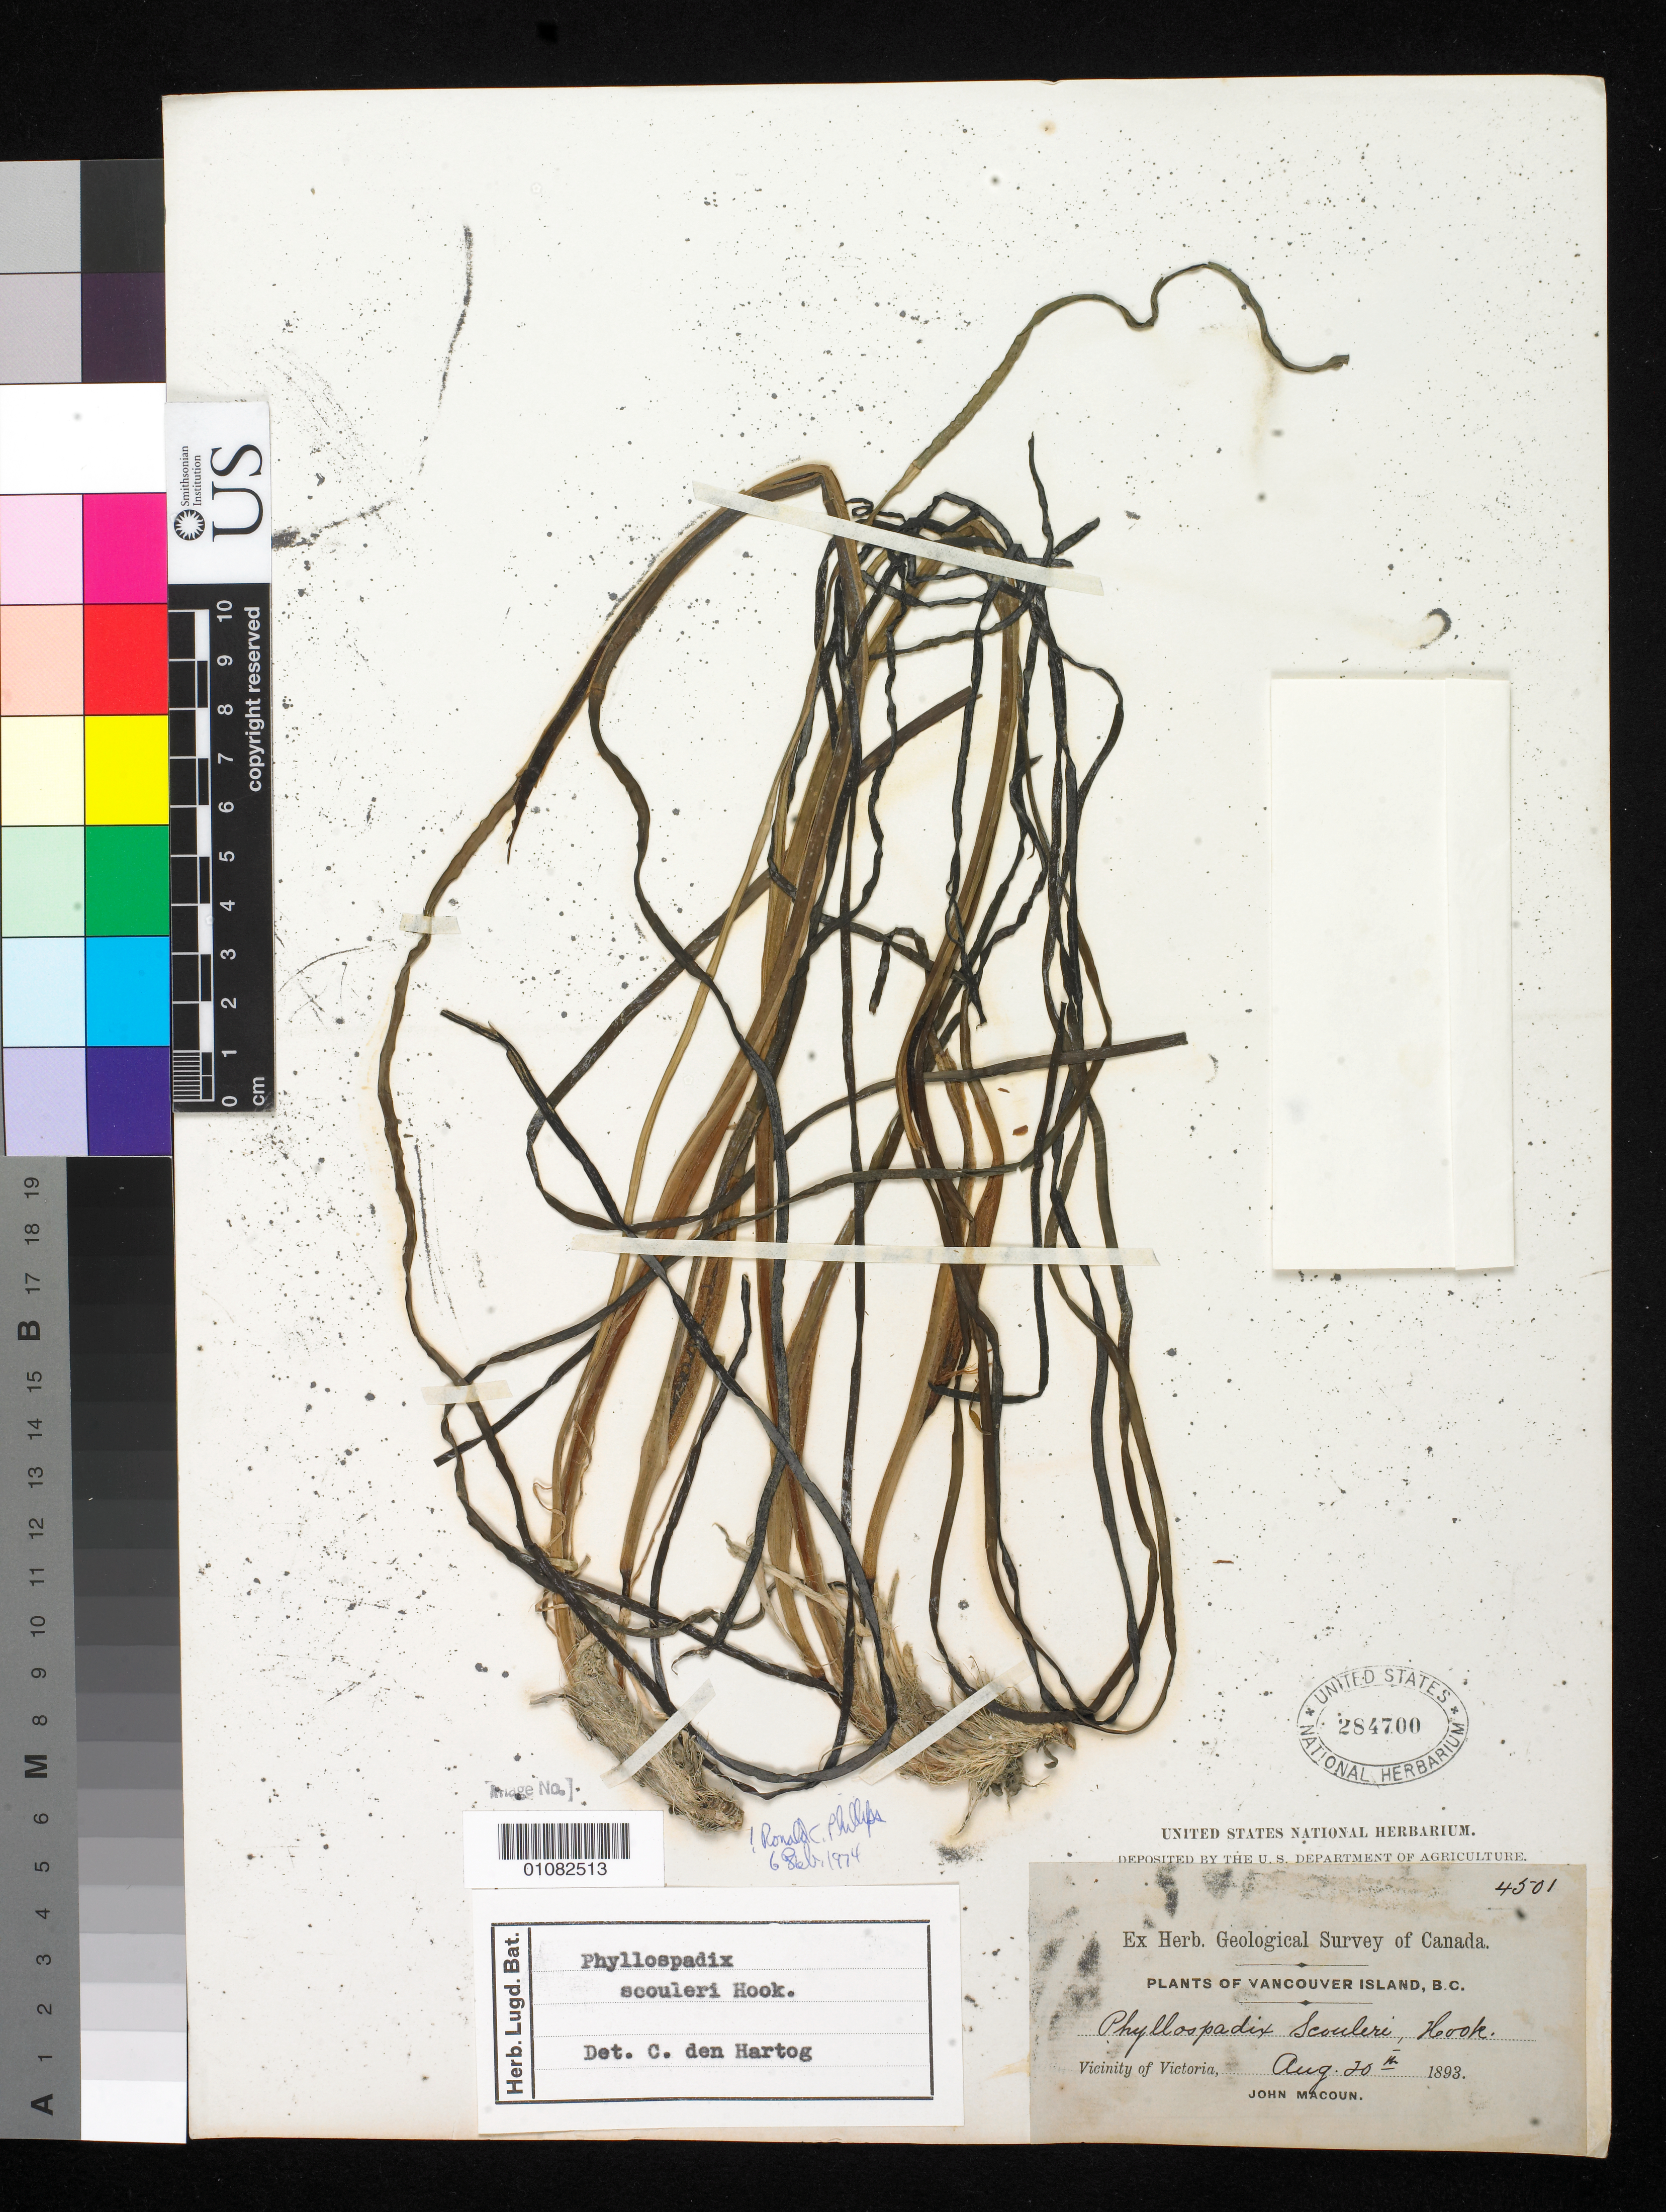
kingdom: Plantae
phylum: Tracheophyta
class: Liliopsida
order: Alismatales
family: Zosteraceae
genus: Phyllospadix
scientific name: Phyllospadix scouleri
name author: Hook.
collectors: J. Macoun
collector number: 4501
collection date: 1893-08-20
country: Canada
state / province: British Columbia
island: Vancouver Island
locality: vicinity of Victoria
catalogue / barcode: US 284700